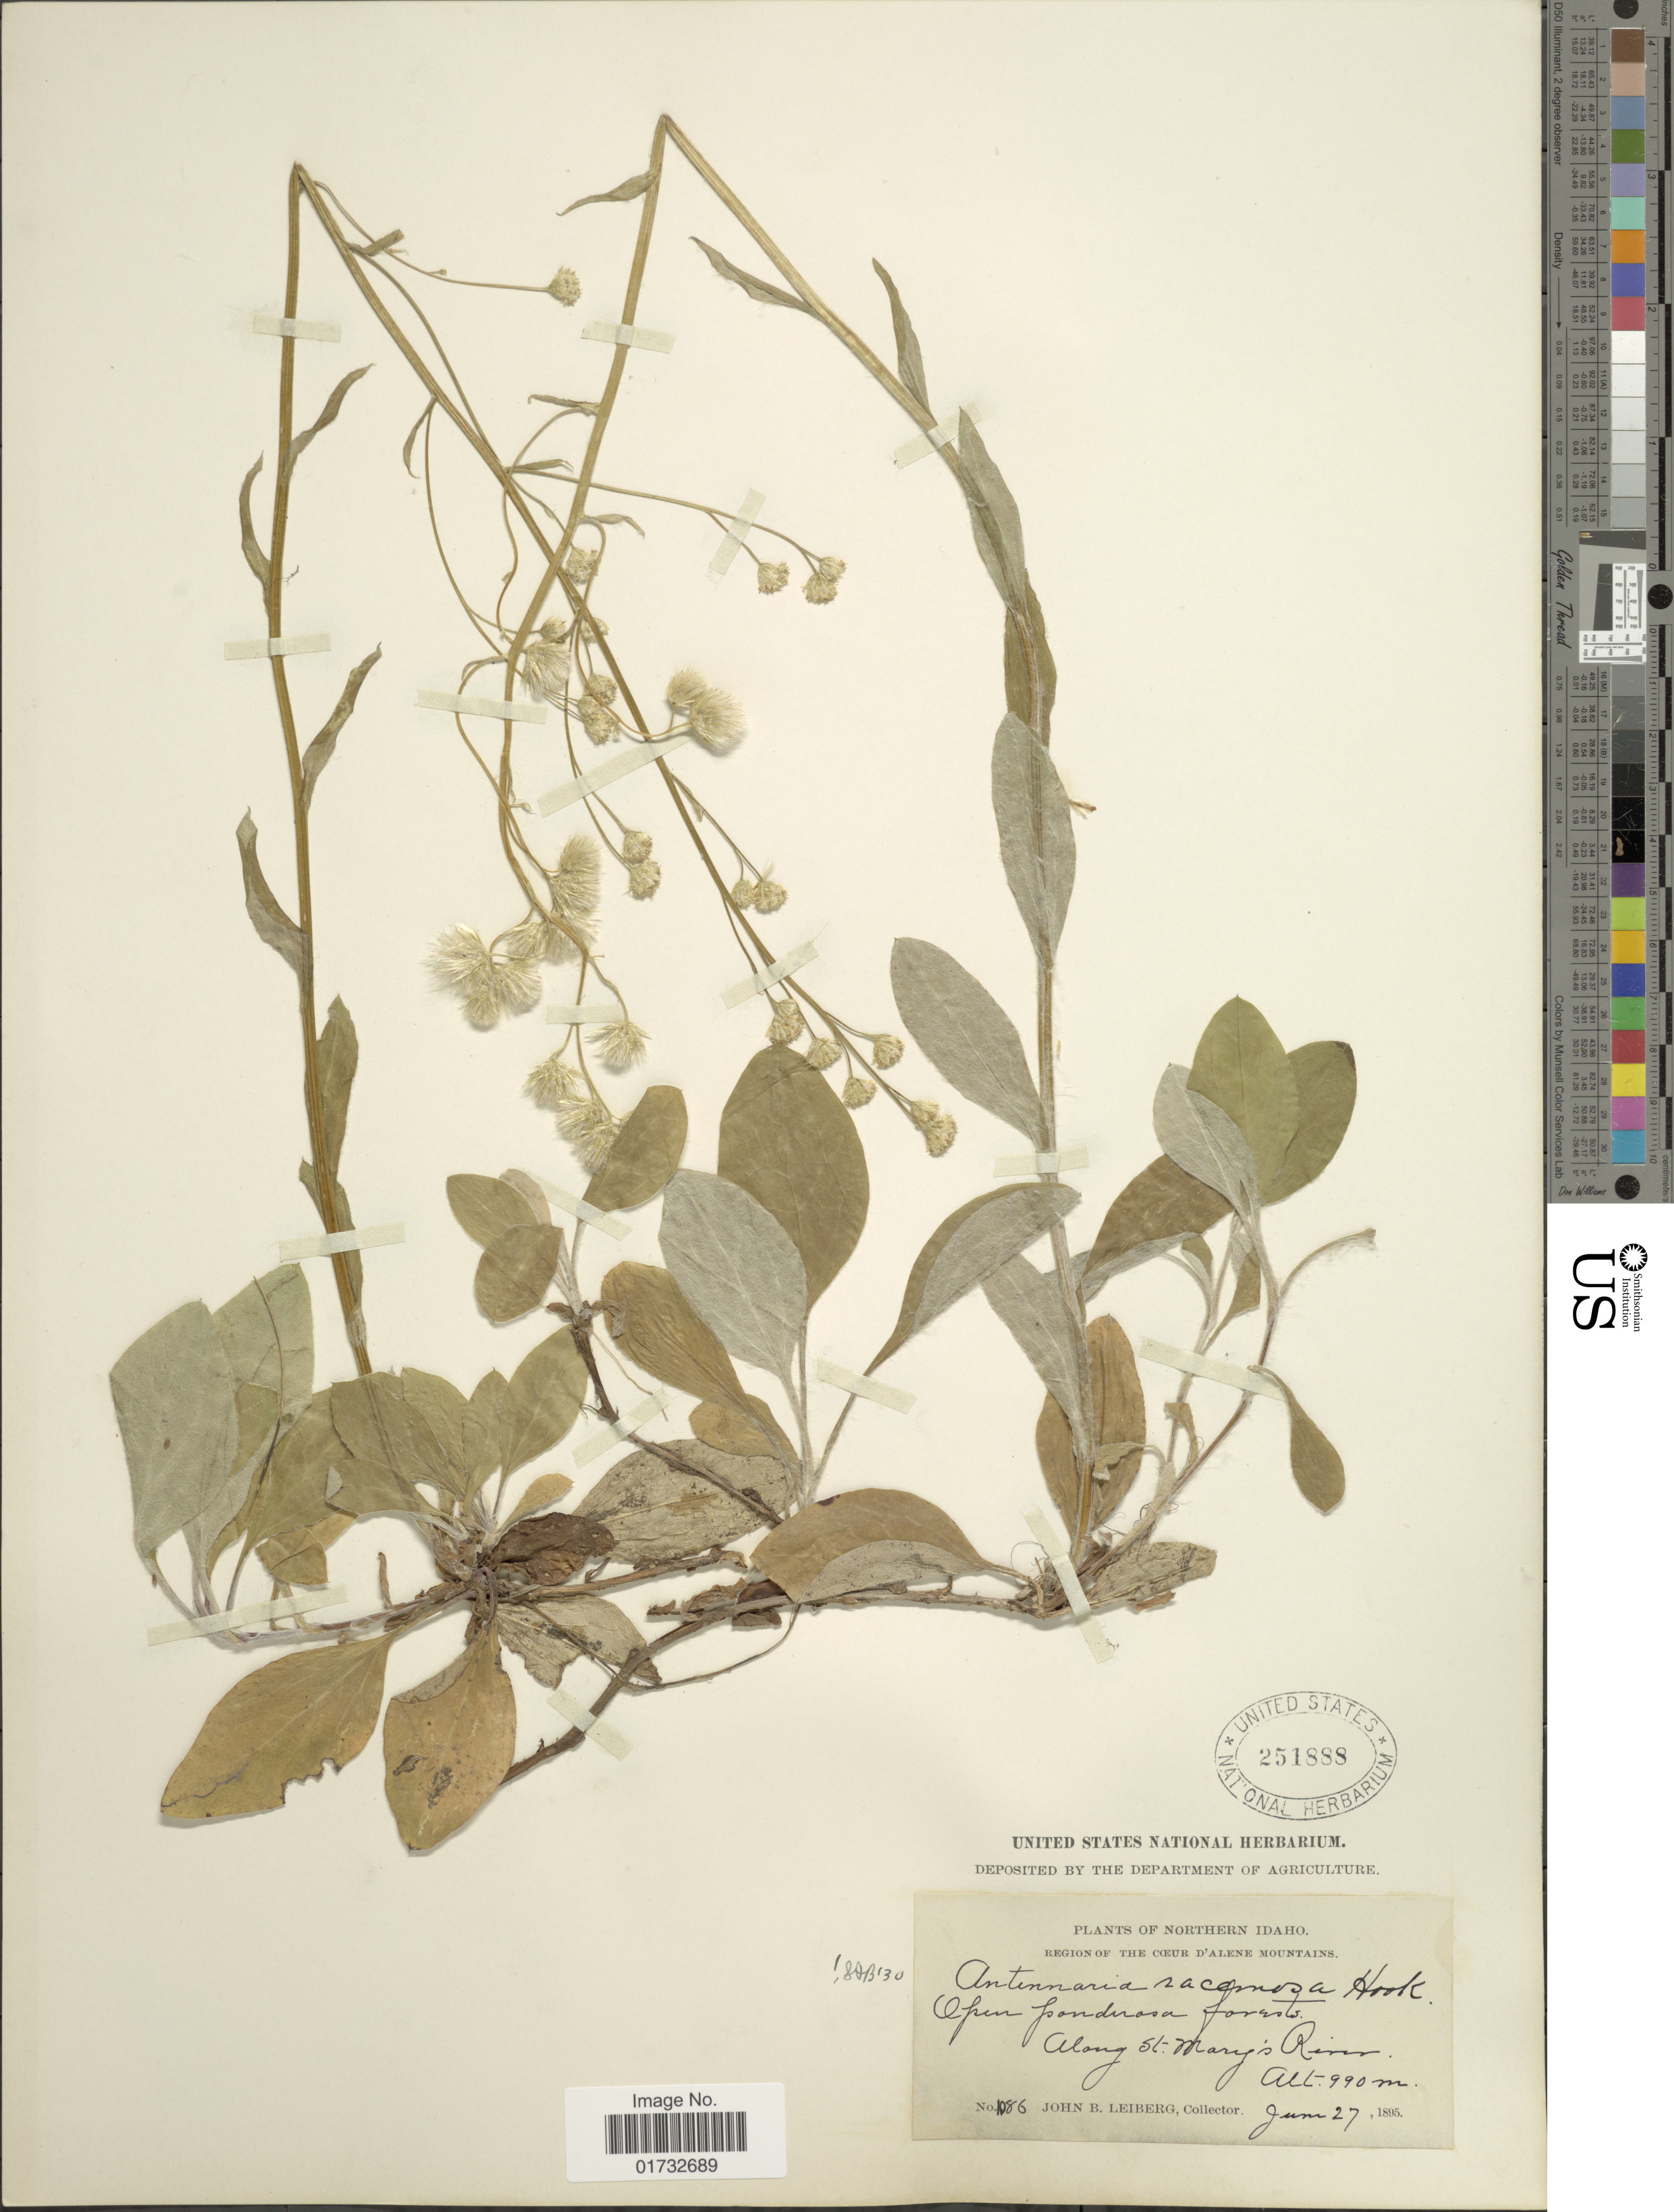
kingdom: Plantae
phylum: Tracheophyta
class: Magnoliopsida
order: Asterales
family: Asteraceae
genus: Antennaria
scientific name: Antennaria racemosa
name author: Hook.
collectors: J. Leiberg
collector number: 1086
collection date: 1895-06-27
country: United States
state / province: Idaho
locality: Northern Idaho. Along St. Mary's River, Region of the Coeur D'Alene Mts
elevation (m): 990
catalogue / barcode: US 251888